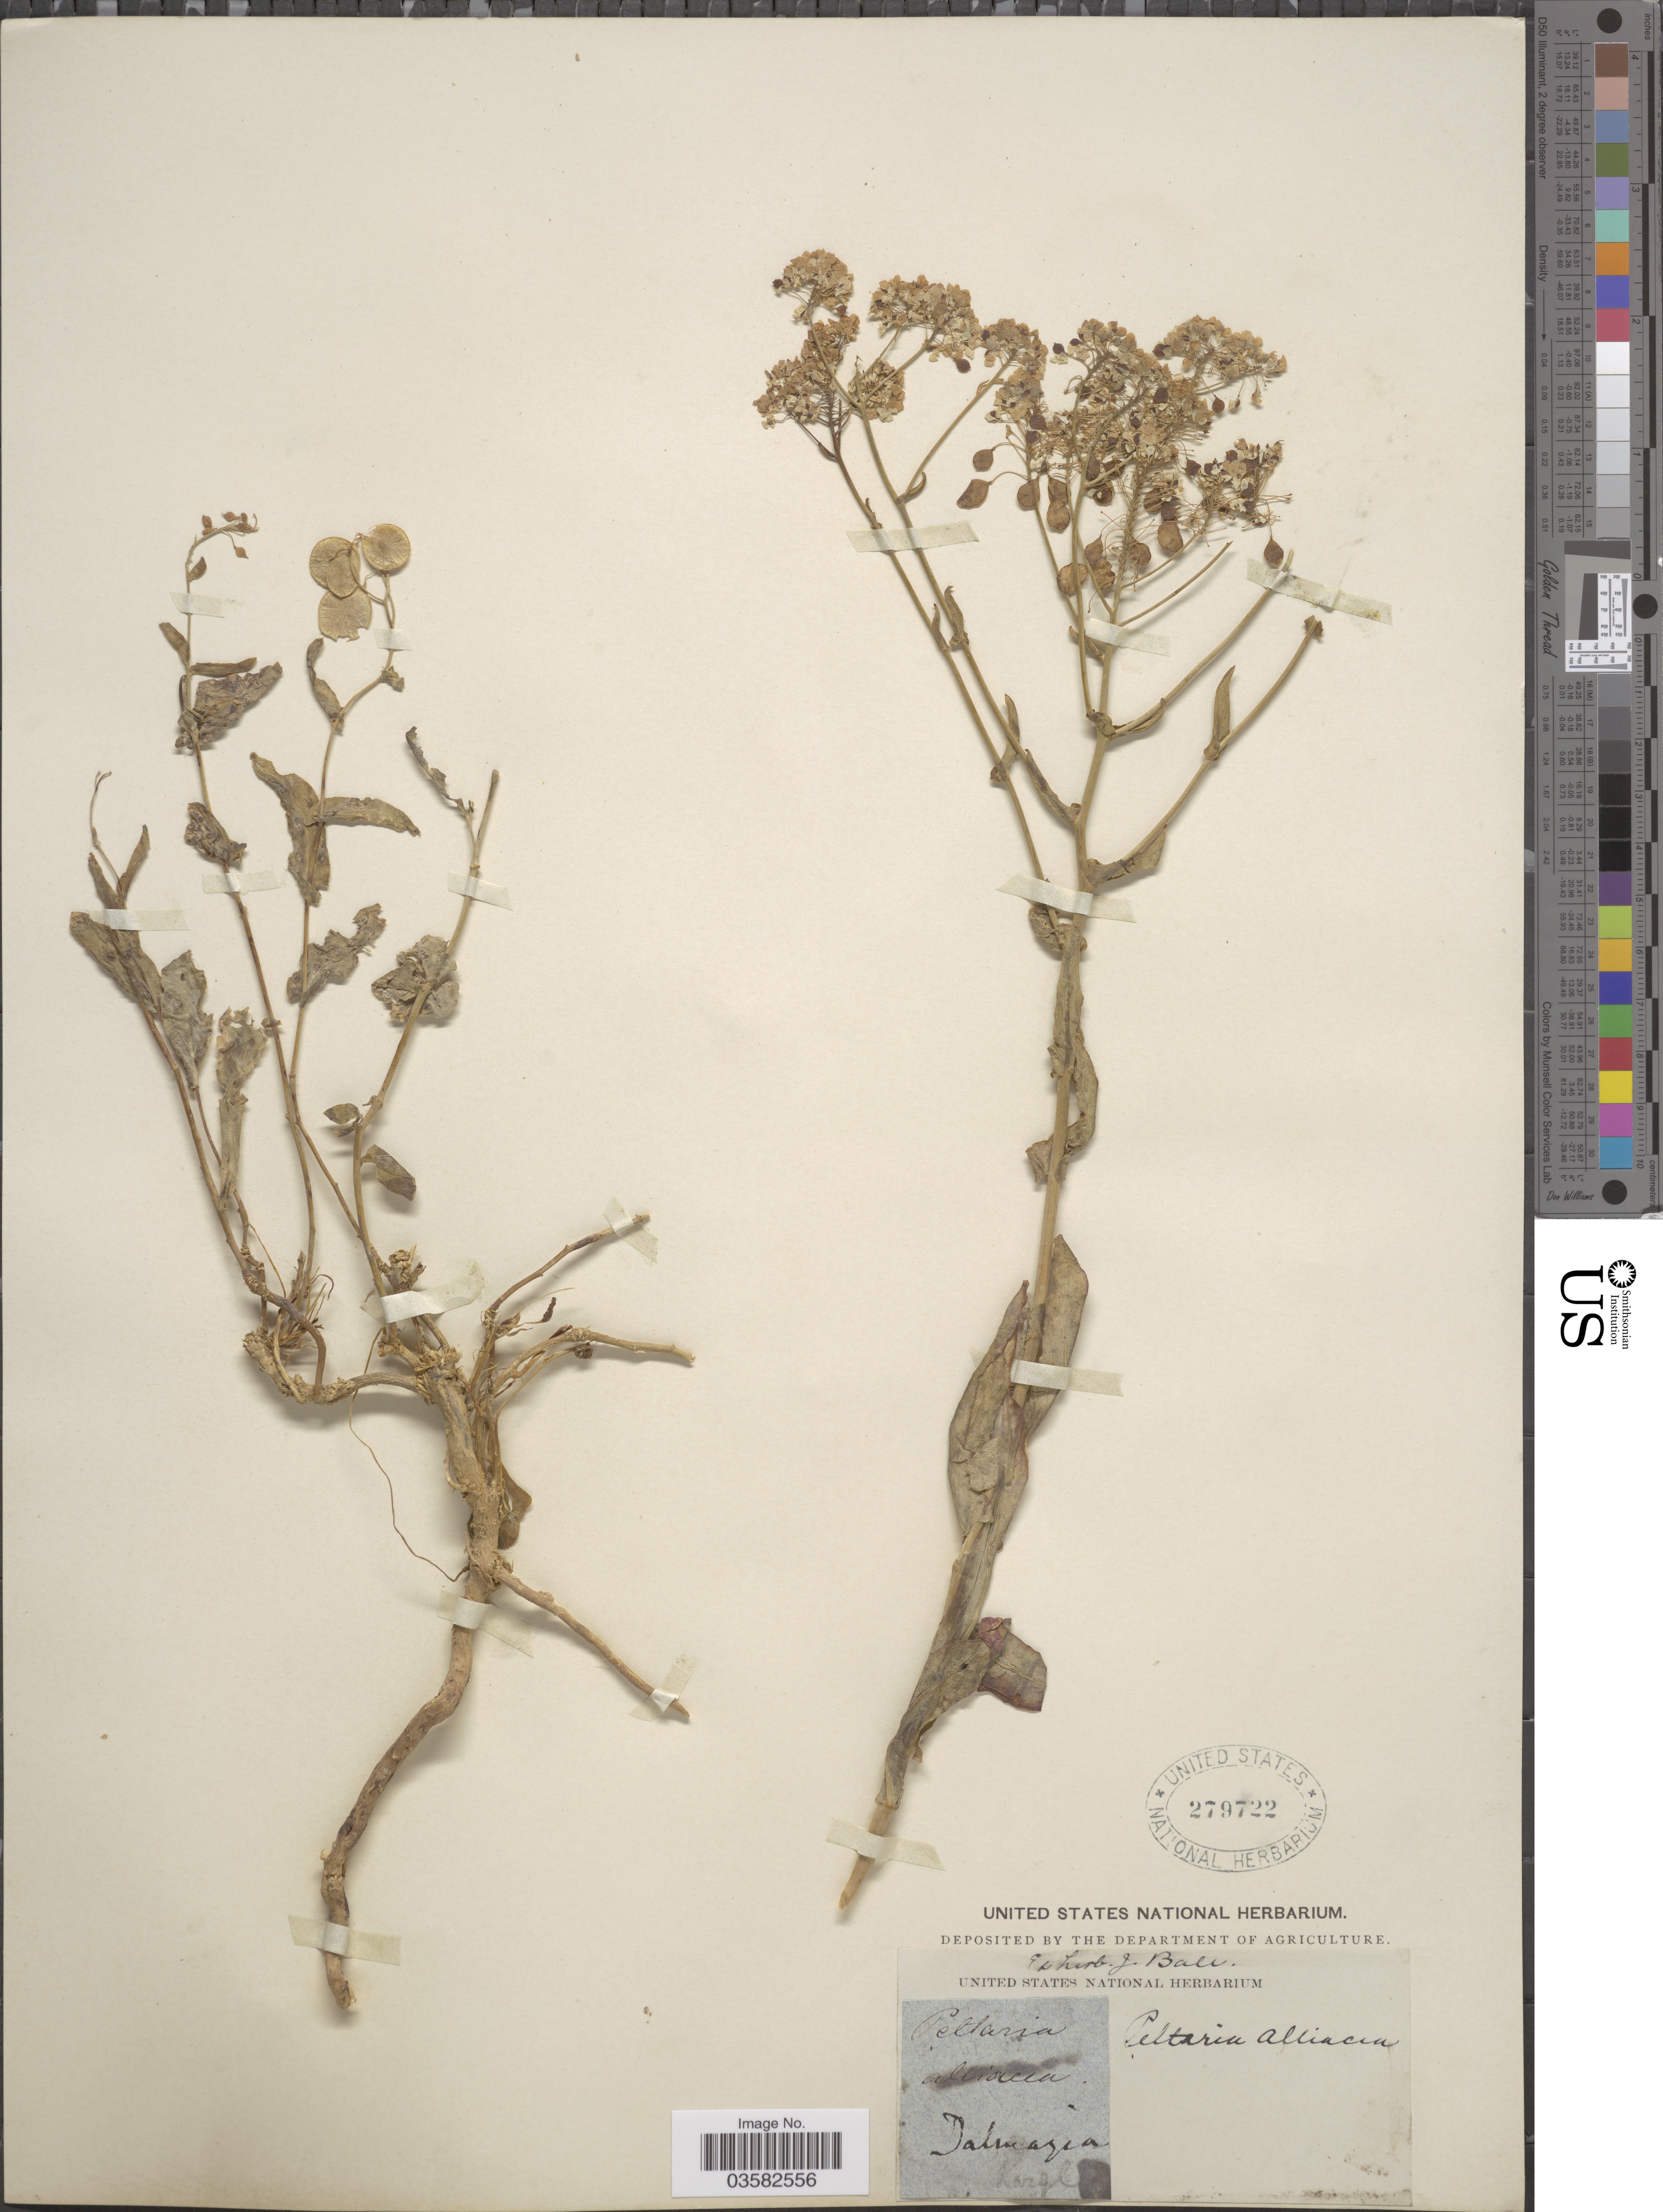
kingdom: Plantae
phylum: Tracheophyta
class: Magnoliopsida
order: Brassicales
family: Brassicaceae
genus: Peltaria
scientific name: Peltaria alliacea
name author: Jacq.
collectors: Kargl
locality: Dalmazia.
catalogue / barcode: US 279722